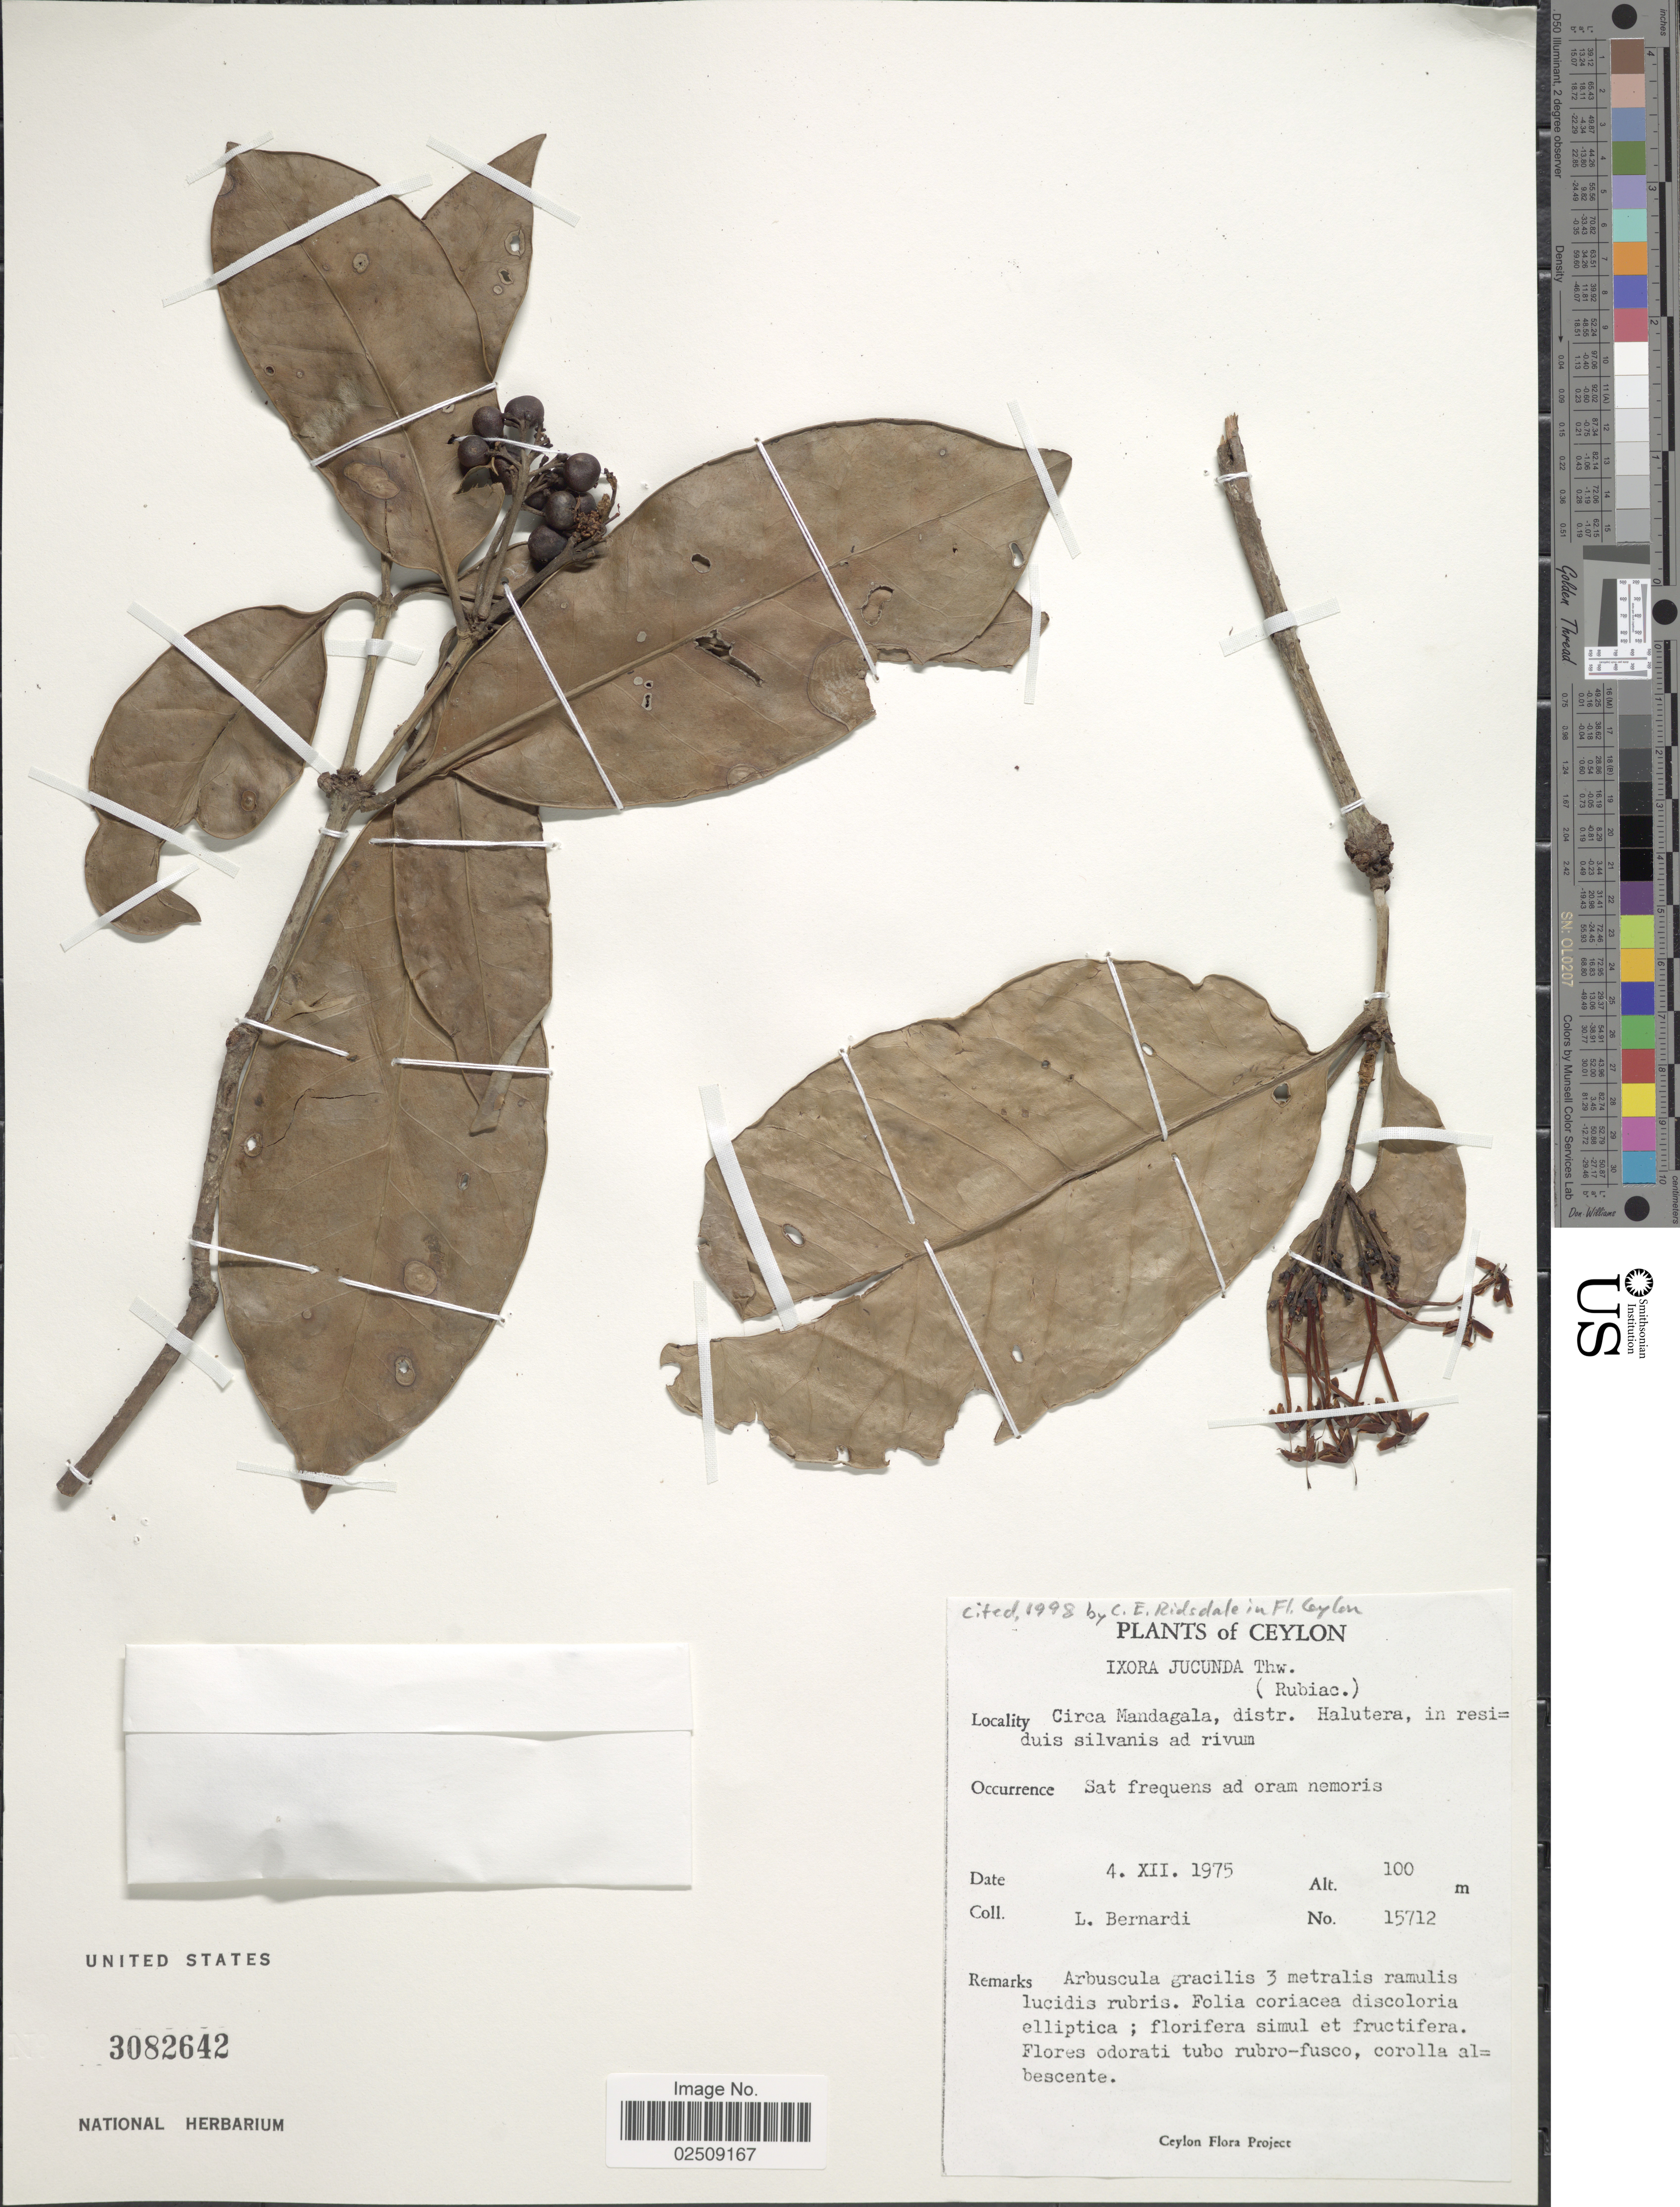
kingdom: Plantae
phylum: Tracheophyta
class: Magnoliopsida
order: Gentianales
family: Rubiaceae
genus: Ixora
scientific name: Ixora jucunda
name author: Thwaites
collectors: L. Bernardi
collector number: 15712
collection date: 1975-12-04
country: Sri Lanka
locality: Ceylon. Circa Mandagala, distr. Halutera, in residuis silvanis ad rivum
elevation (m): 100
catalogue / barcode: US 3082642